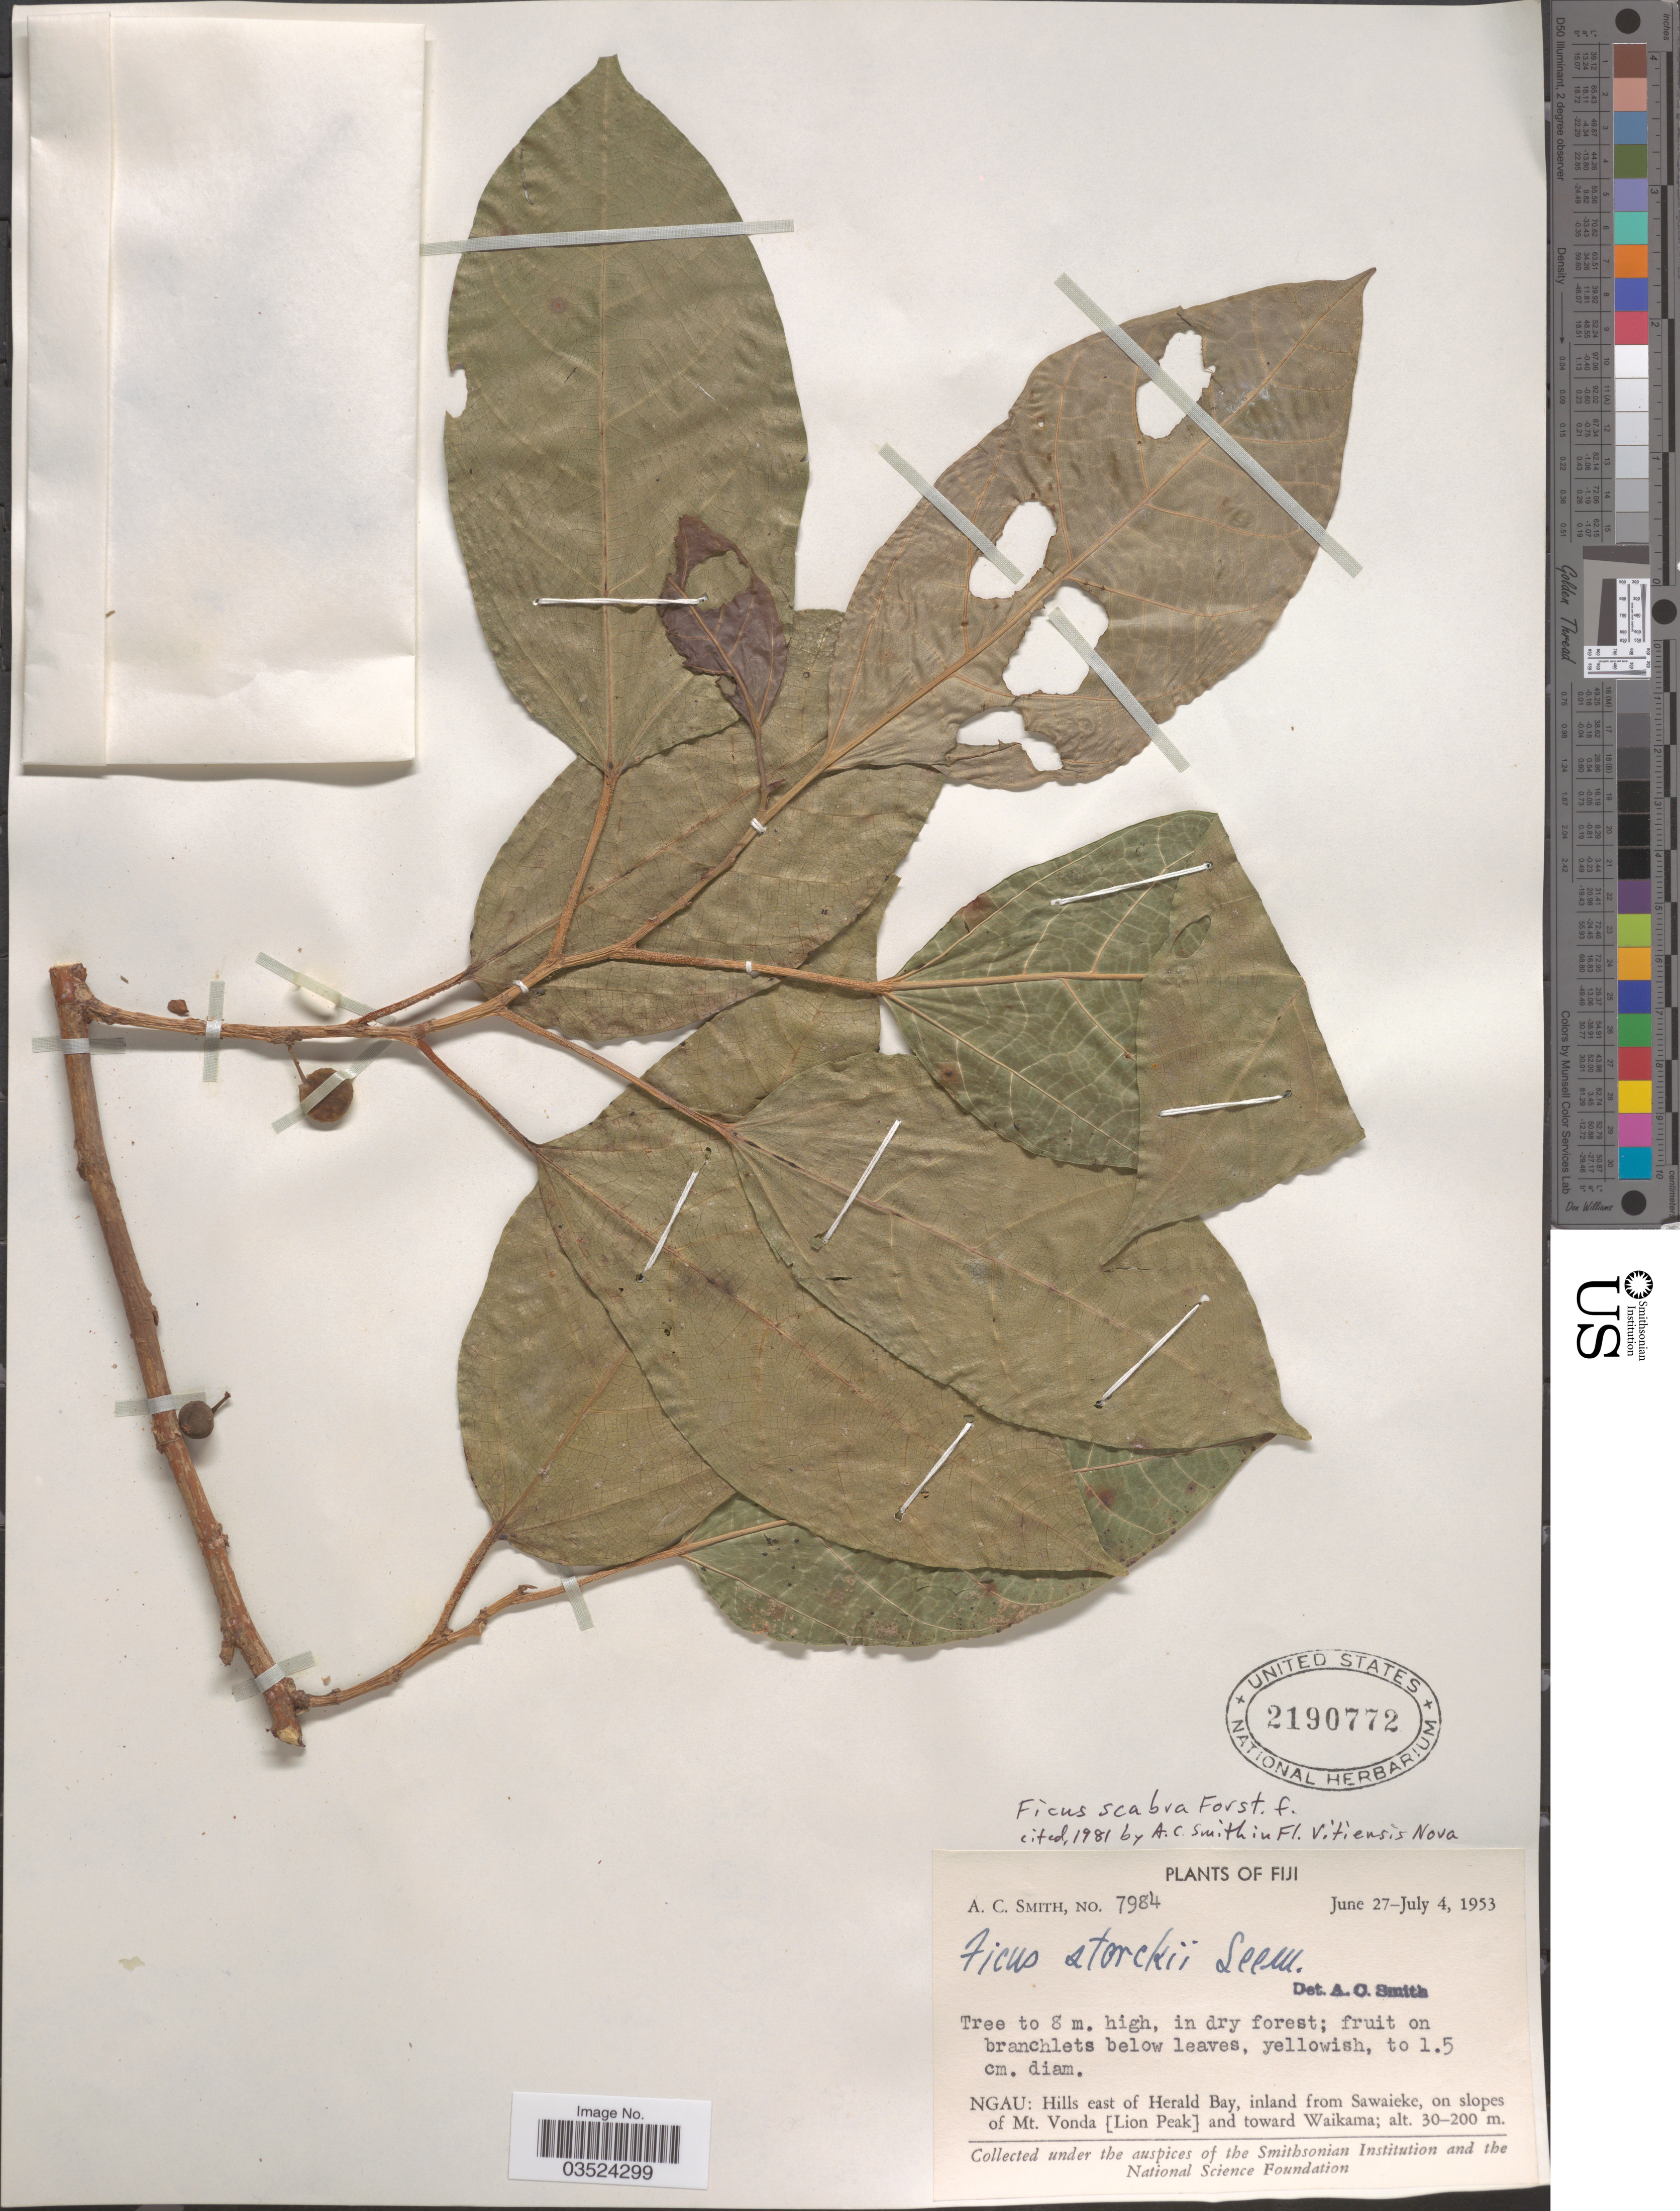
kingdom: Plantae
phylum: Tracheophyta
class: Magnoliopsida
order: Rosales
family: Moraceae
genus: Ficus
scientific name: Ficus scabra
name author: G. Forst.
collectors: A. C. Smith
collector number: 7984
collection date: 1953-06-27/1953-07-04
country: Fiji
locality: Ngau: Hills east of Herald Bay, inland from Sawaieke, on slopes of Mt. Vonda {Lion Peak} and toward Waikama.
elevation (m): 30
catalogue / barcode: US 2190772